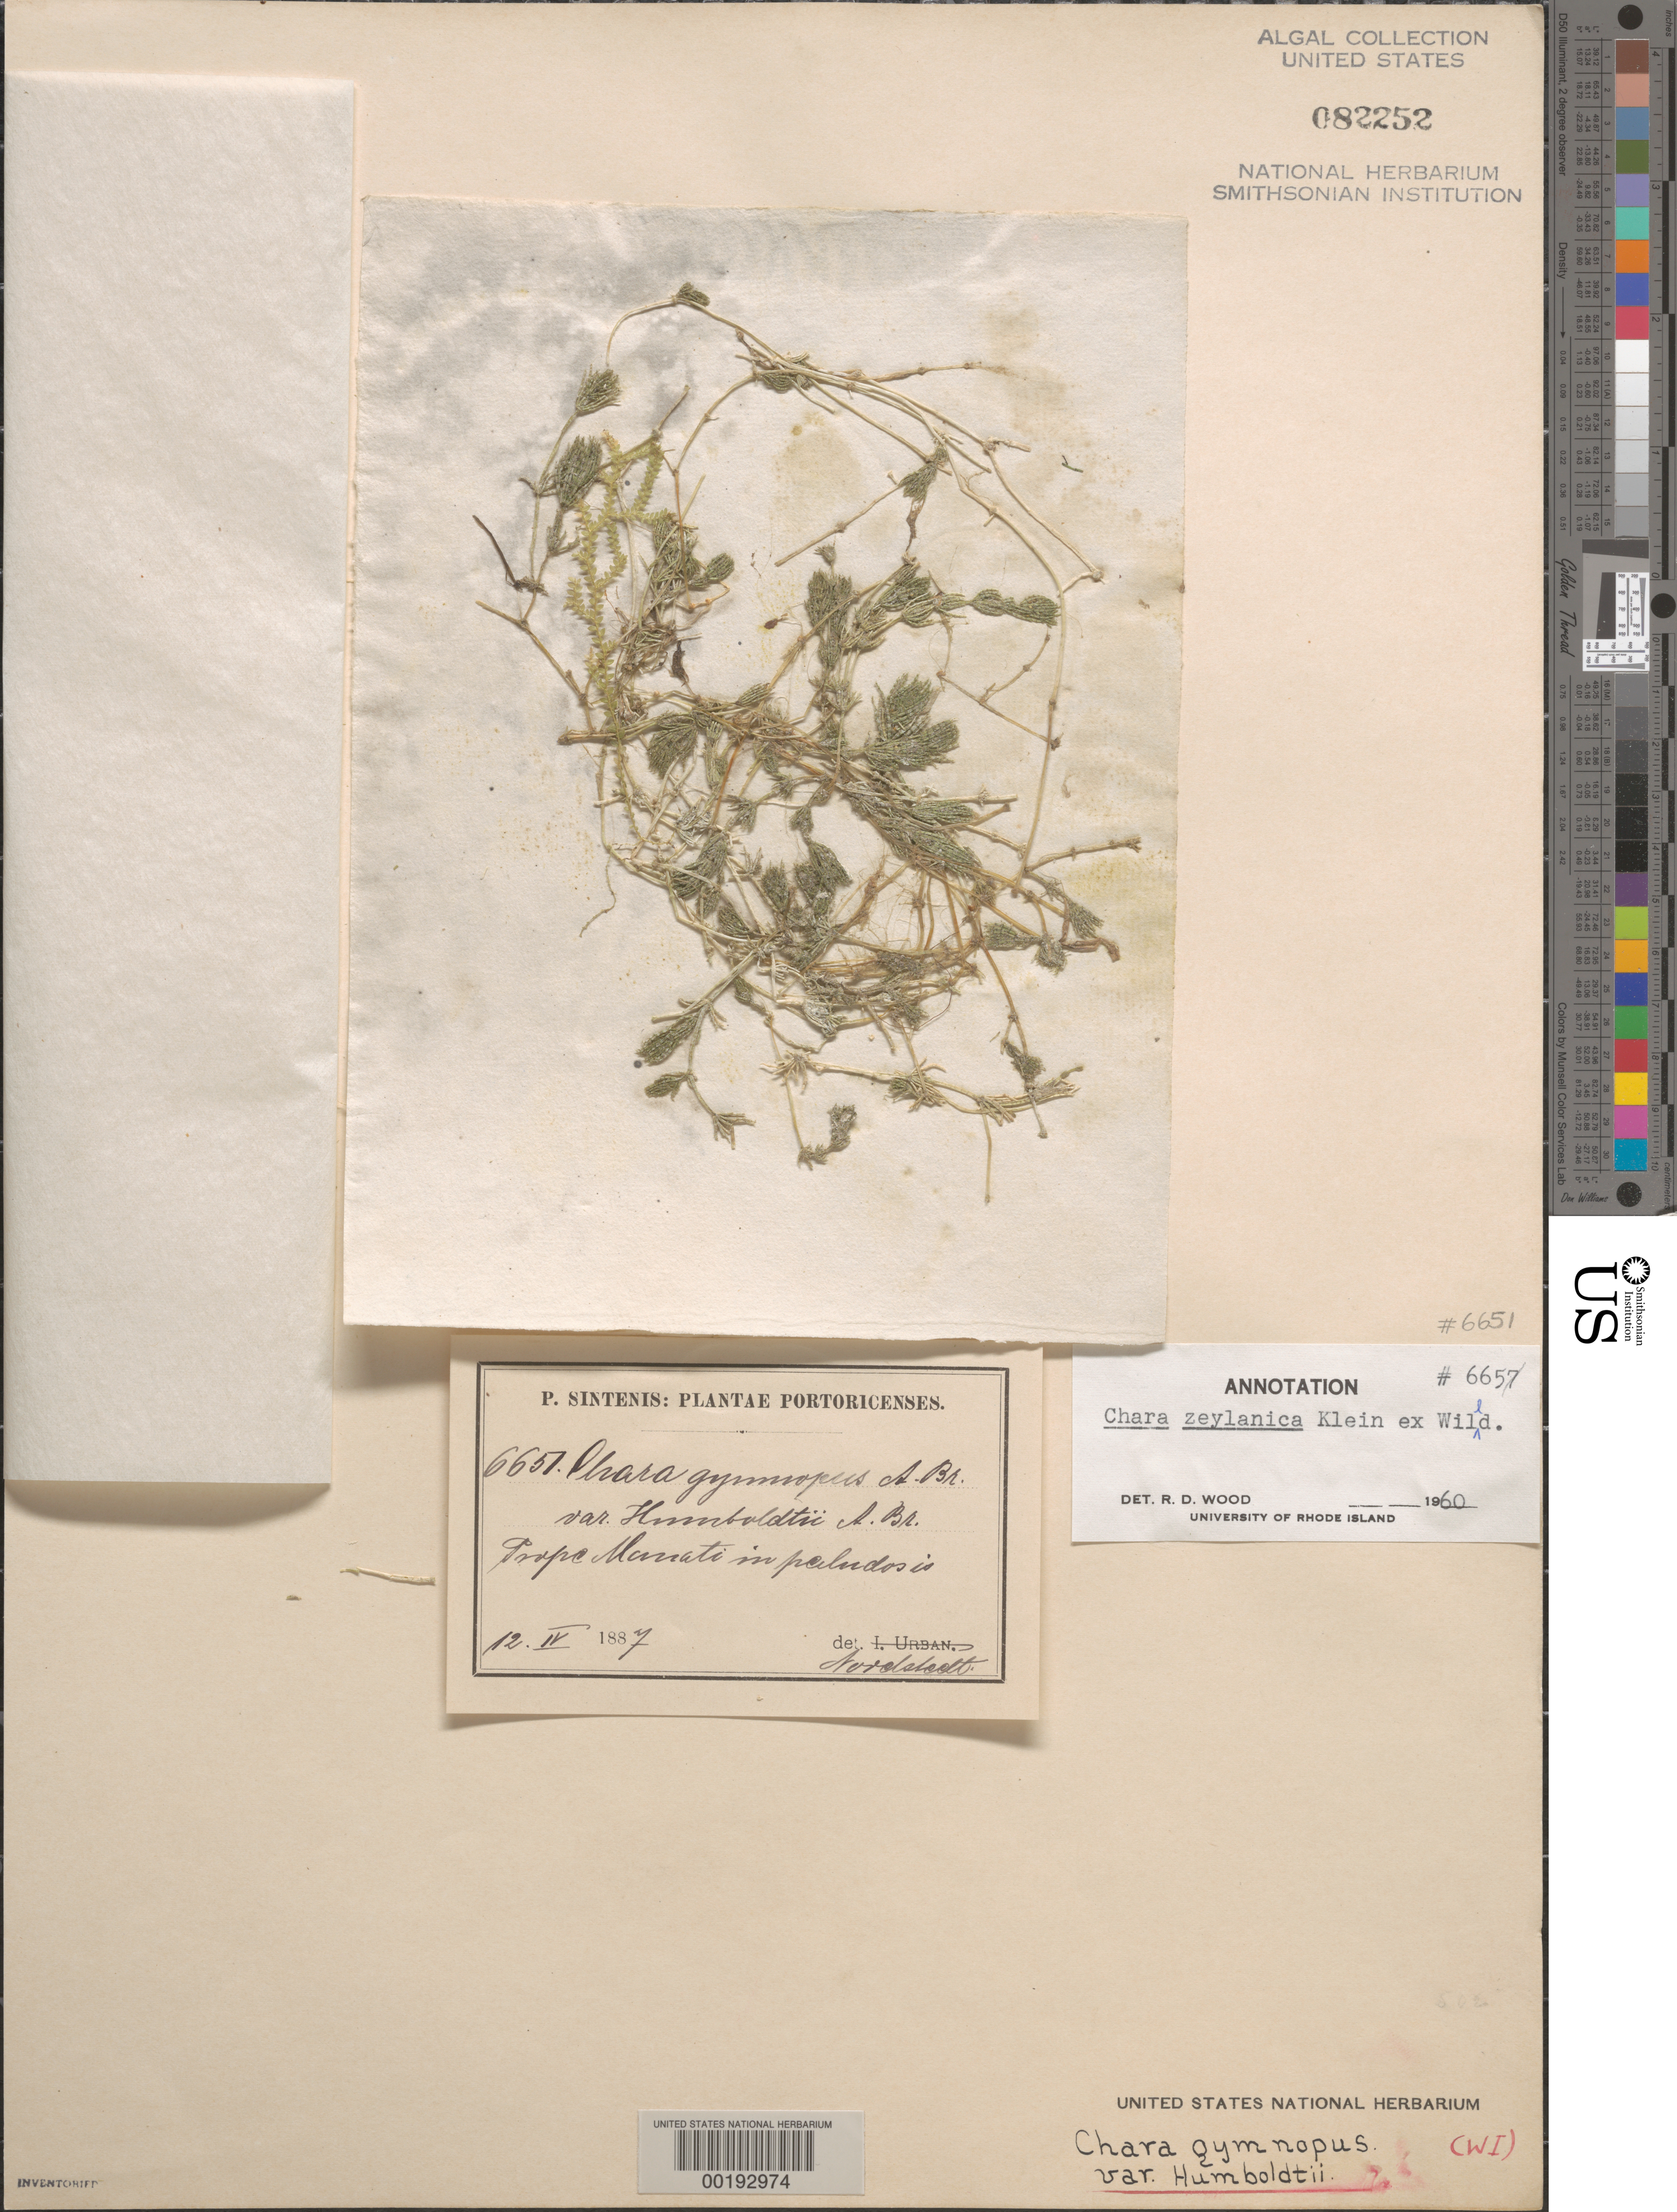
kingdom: Plantae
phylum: Charophyta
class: Charophyceae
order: Charales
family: Characeae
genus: Chara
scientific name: Chara zeylanica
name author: J.G. Klein ex Willd.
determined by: Wood, R. D.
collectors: P. Sintenis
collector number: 6651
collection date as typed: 12 Apr 1887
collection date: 1887-04-12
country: Puerto Rico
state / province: Manati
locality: Near manati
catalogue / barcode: US 82252